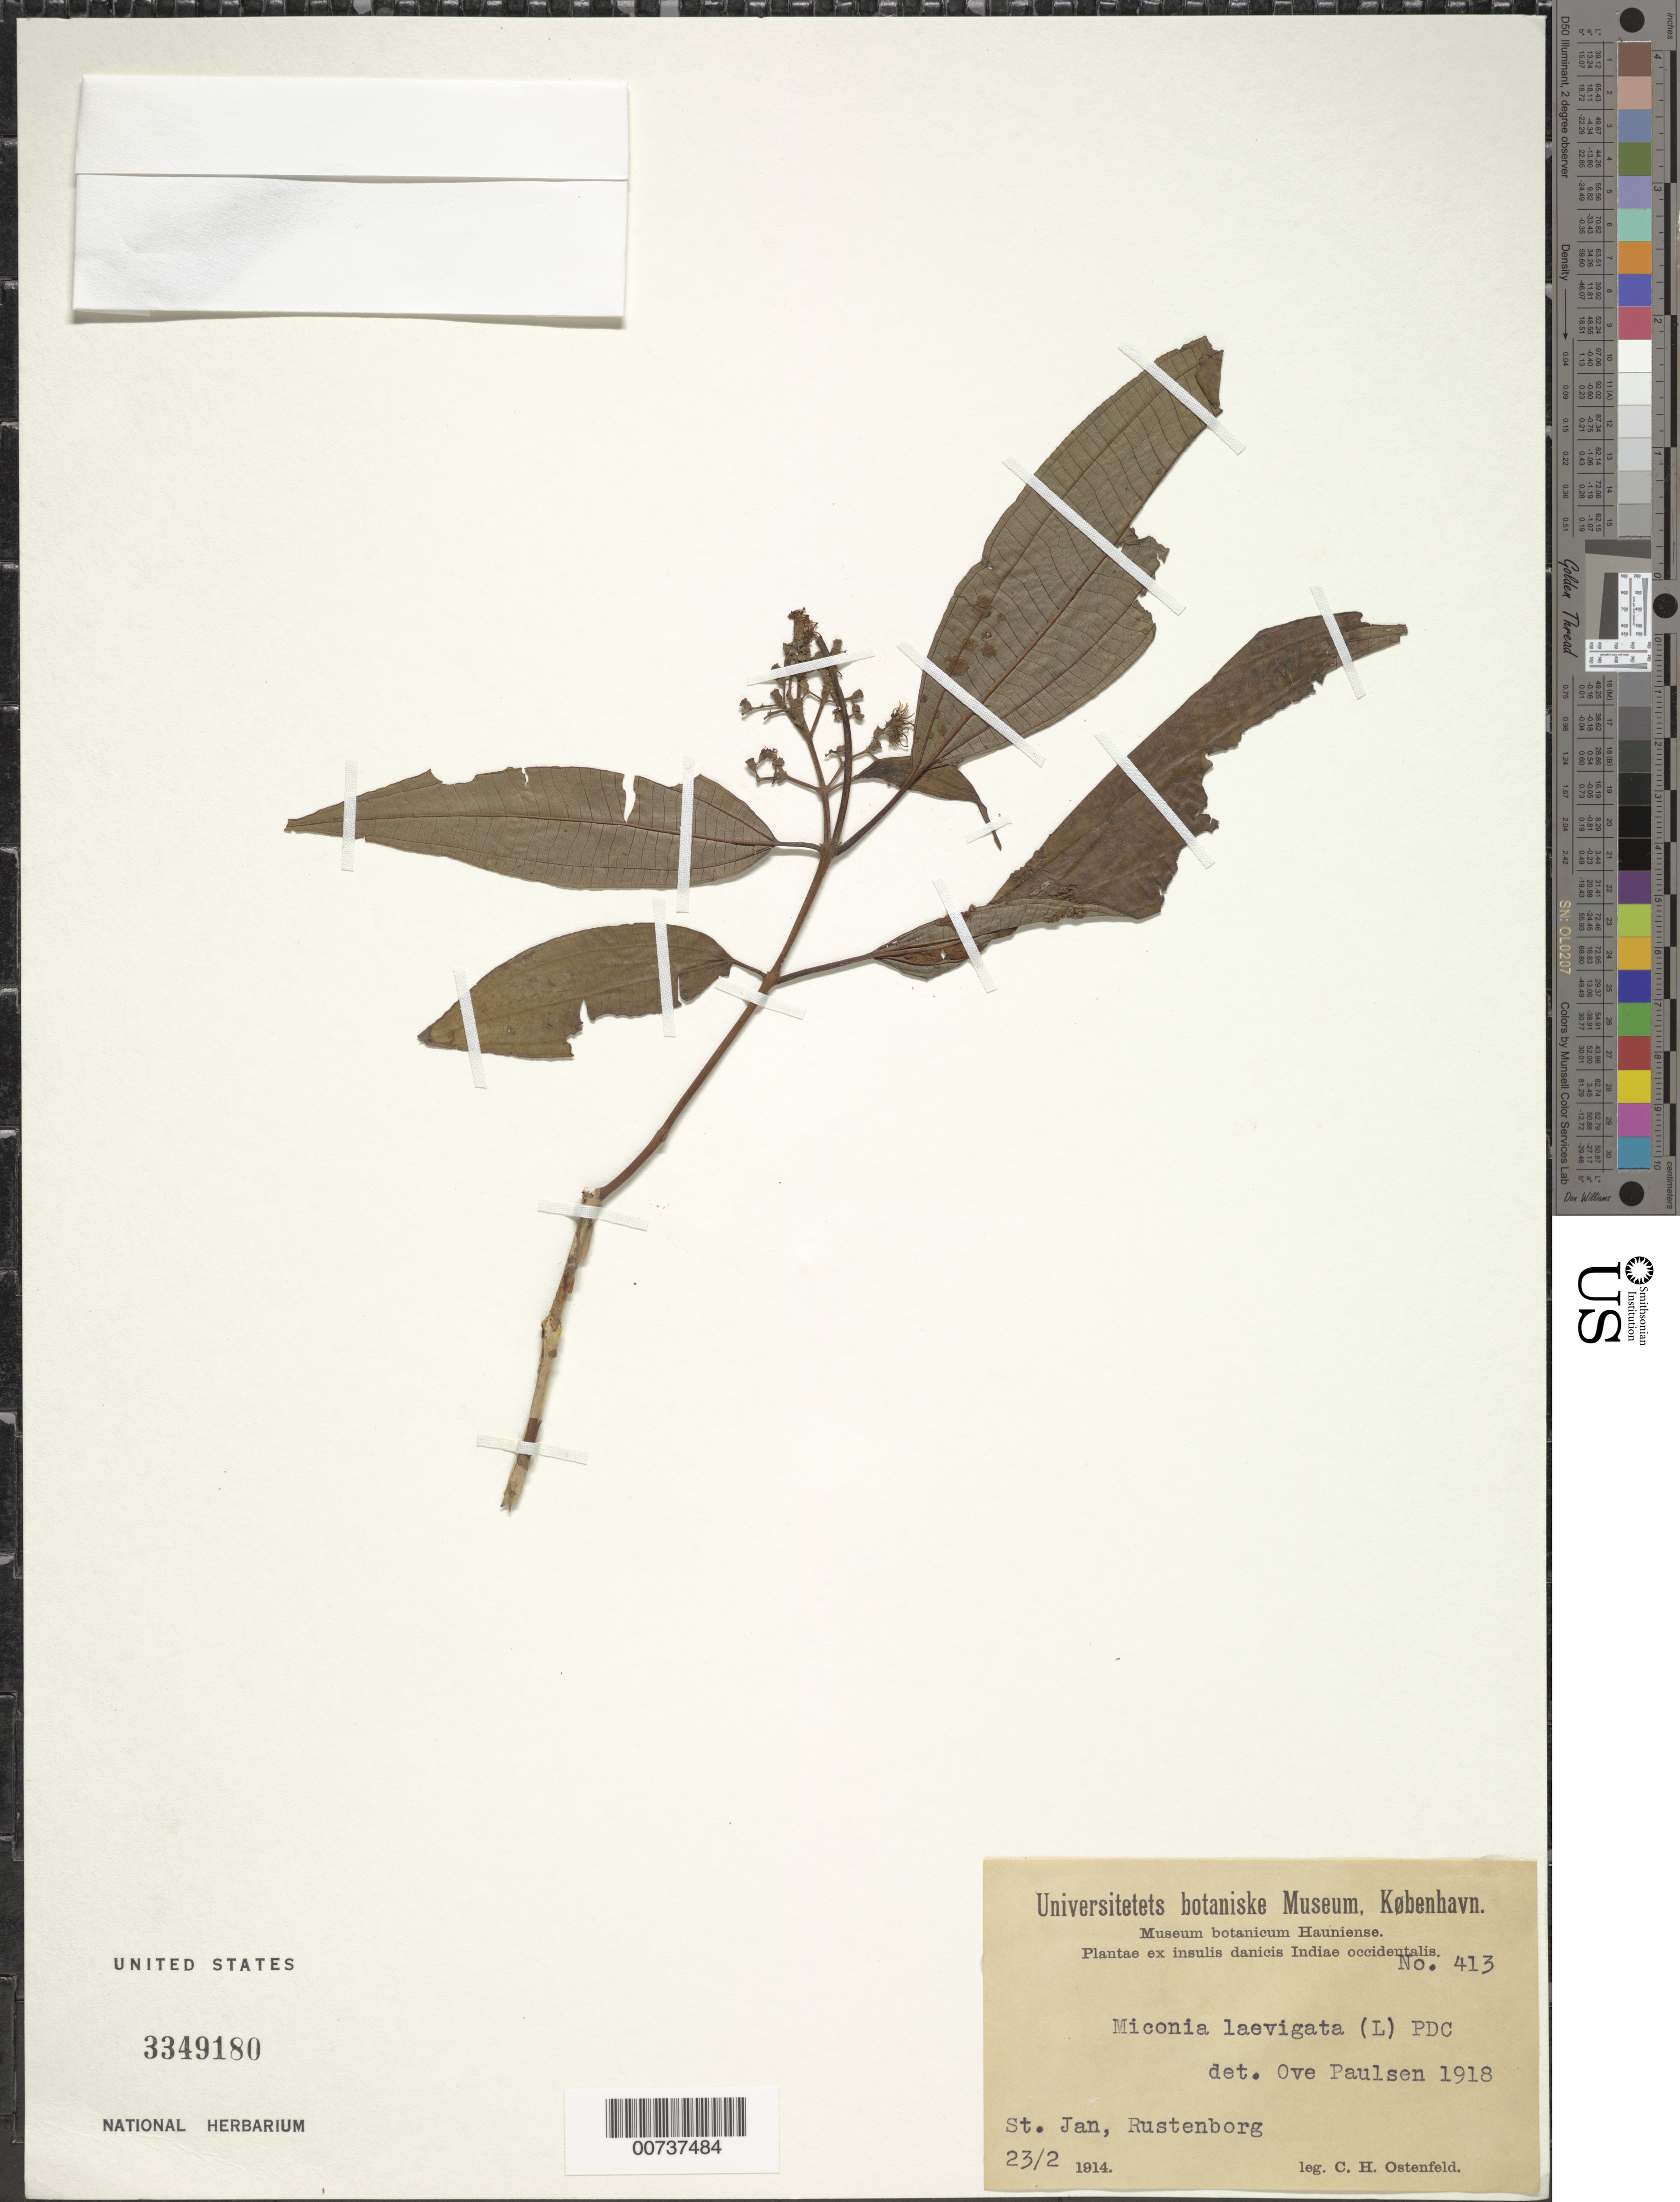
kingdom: Plantae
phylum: Tracheophyta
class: Magnoliopsida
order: Myrtales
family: Melastomataceae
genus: Miconia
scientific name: Miconia laevigata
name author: (L.) D. Don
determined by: Paulsen, O.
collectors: C. Ostenfeld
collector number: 413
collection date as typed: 23 Feb 1914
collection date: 1914-02-23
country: U.S. Virgin Islands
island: St. John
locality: Rustenborg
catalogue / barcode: US 3349180